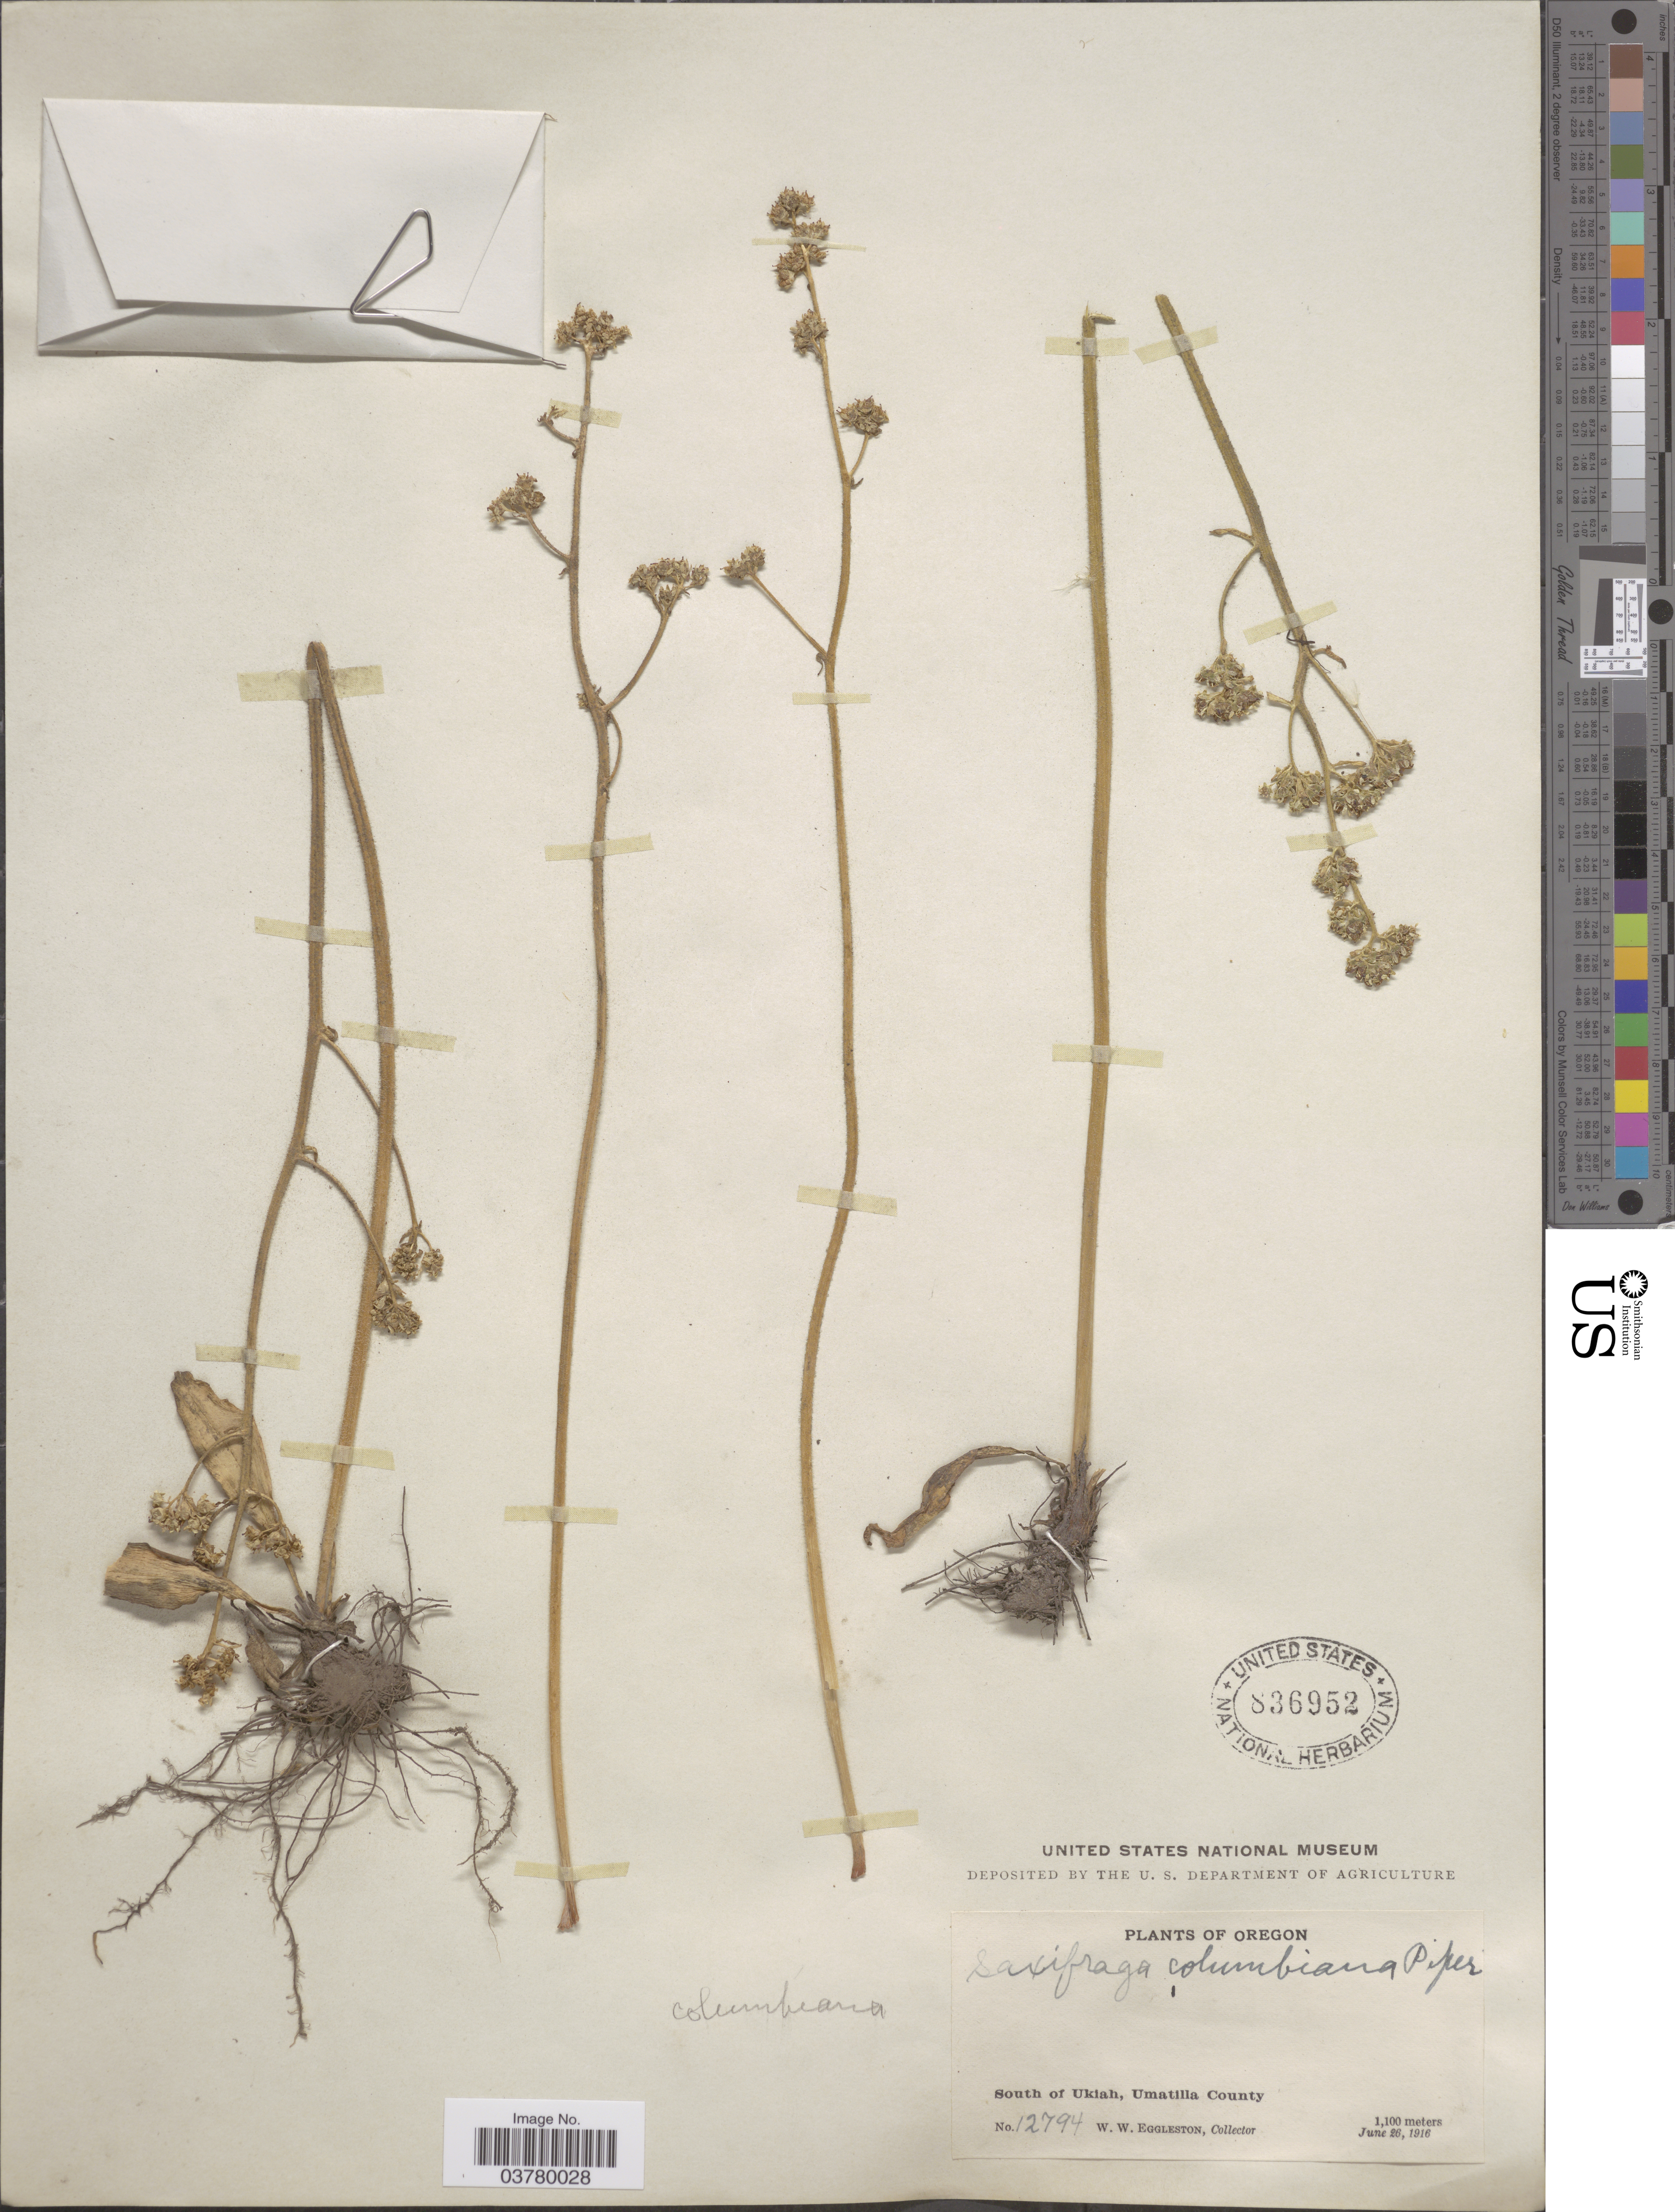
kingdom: Plantae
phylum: Tracheophyta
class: Magnoliopsida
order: Saxifragales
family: Saxifragaceae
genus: Micranthes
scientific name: Micranthes nidifica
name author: (Greene) Small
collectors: W. W. Eggleston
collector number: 12794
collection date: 1916-06-26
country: United States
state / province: Oregon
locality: South of Ukiah, Umatilla County.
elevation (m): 1100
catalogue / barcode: US 836952